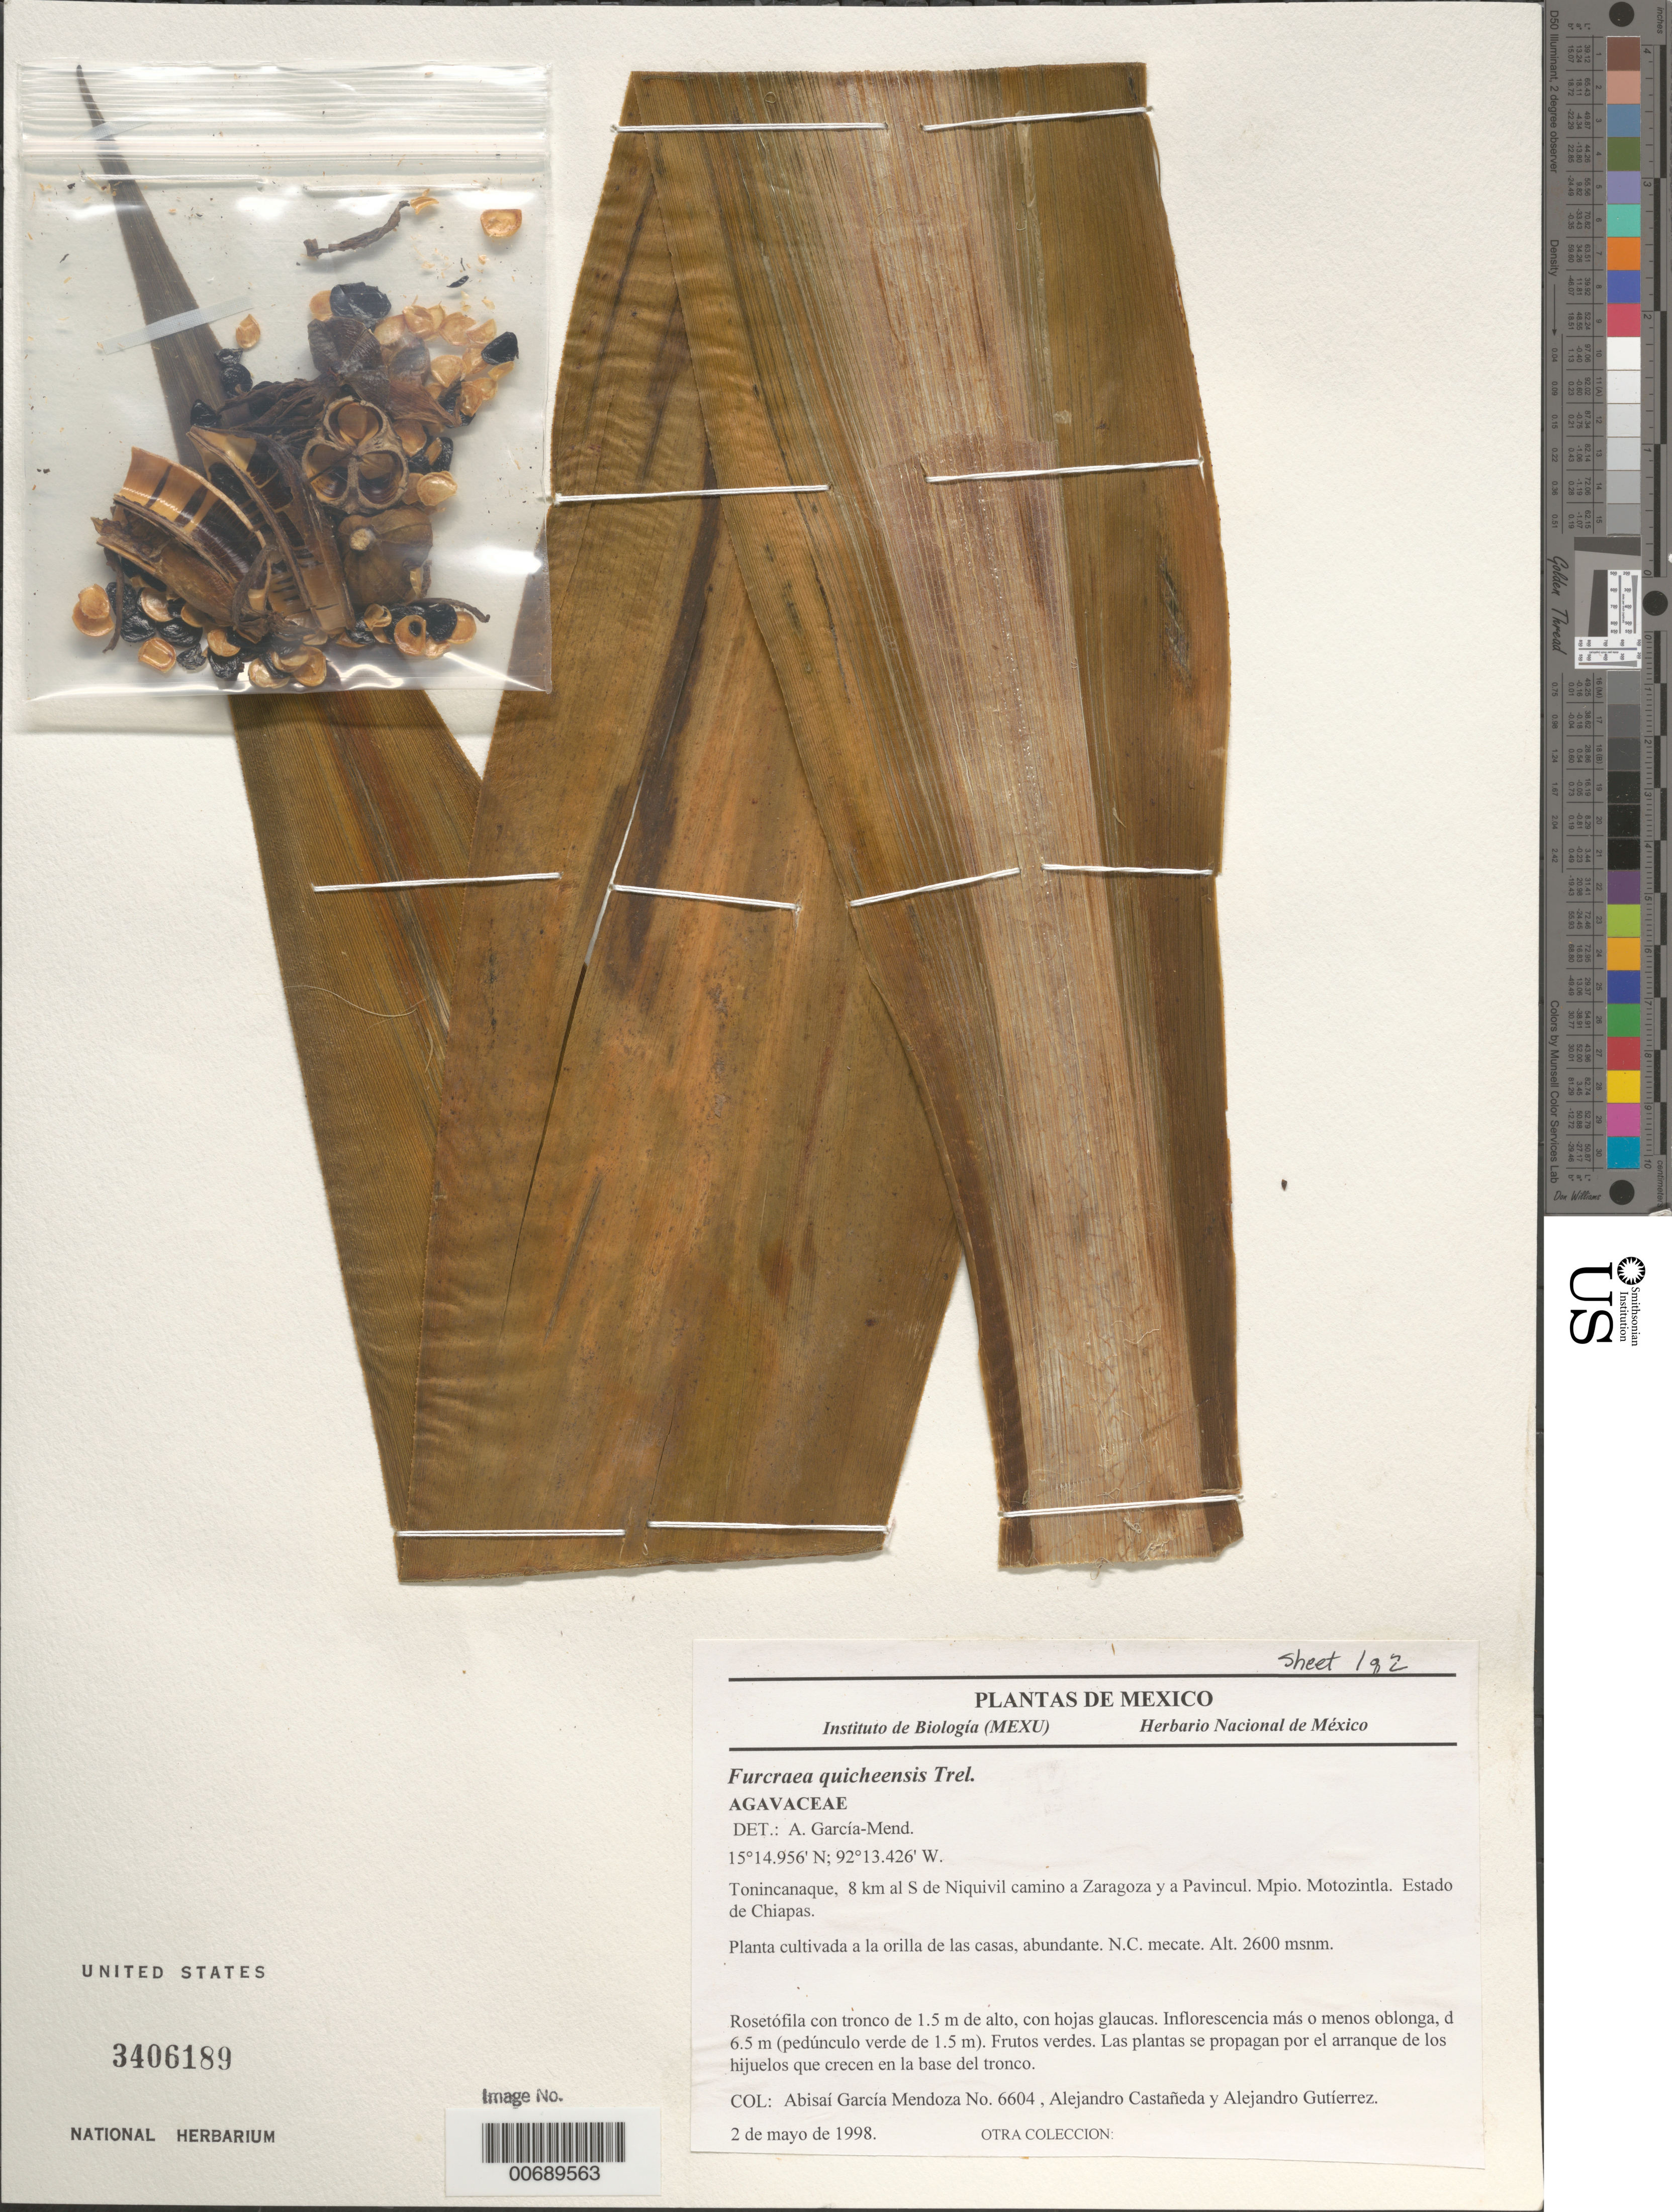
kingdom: Plantae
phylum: Tracheophyta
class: Liliopsida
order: Asparagales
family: Asparagaceae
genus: Furcraea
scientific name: Furcraea quicheensis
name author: Trel.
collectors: A. García-Mendoza, A. Castañeda & A. Gutierrea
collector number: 6604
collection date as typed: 02 May 1998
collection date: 1998-05-02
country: Mexico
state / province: Chiapas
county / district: Motozintla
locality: S of Niquivil camino a Zaragoza and a Pavincul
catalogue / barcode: US 3406189